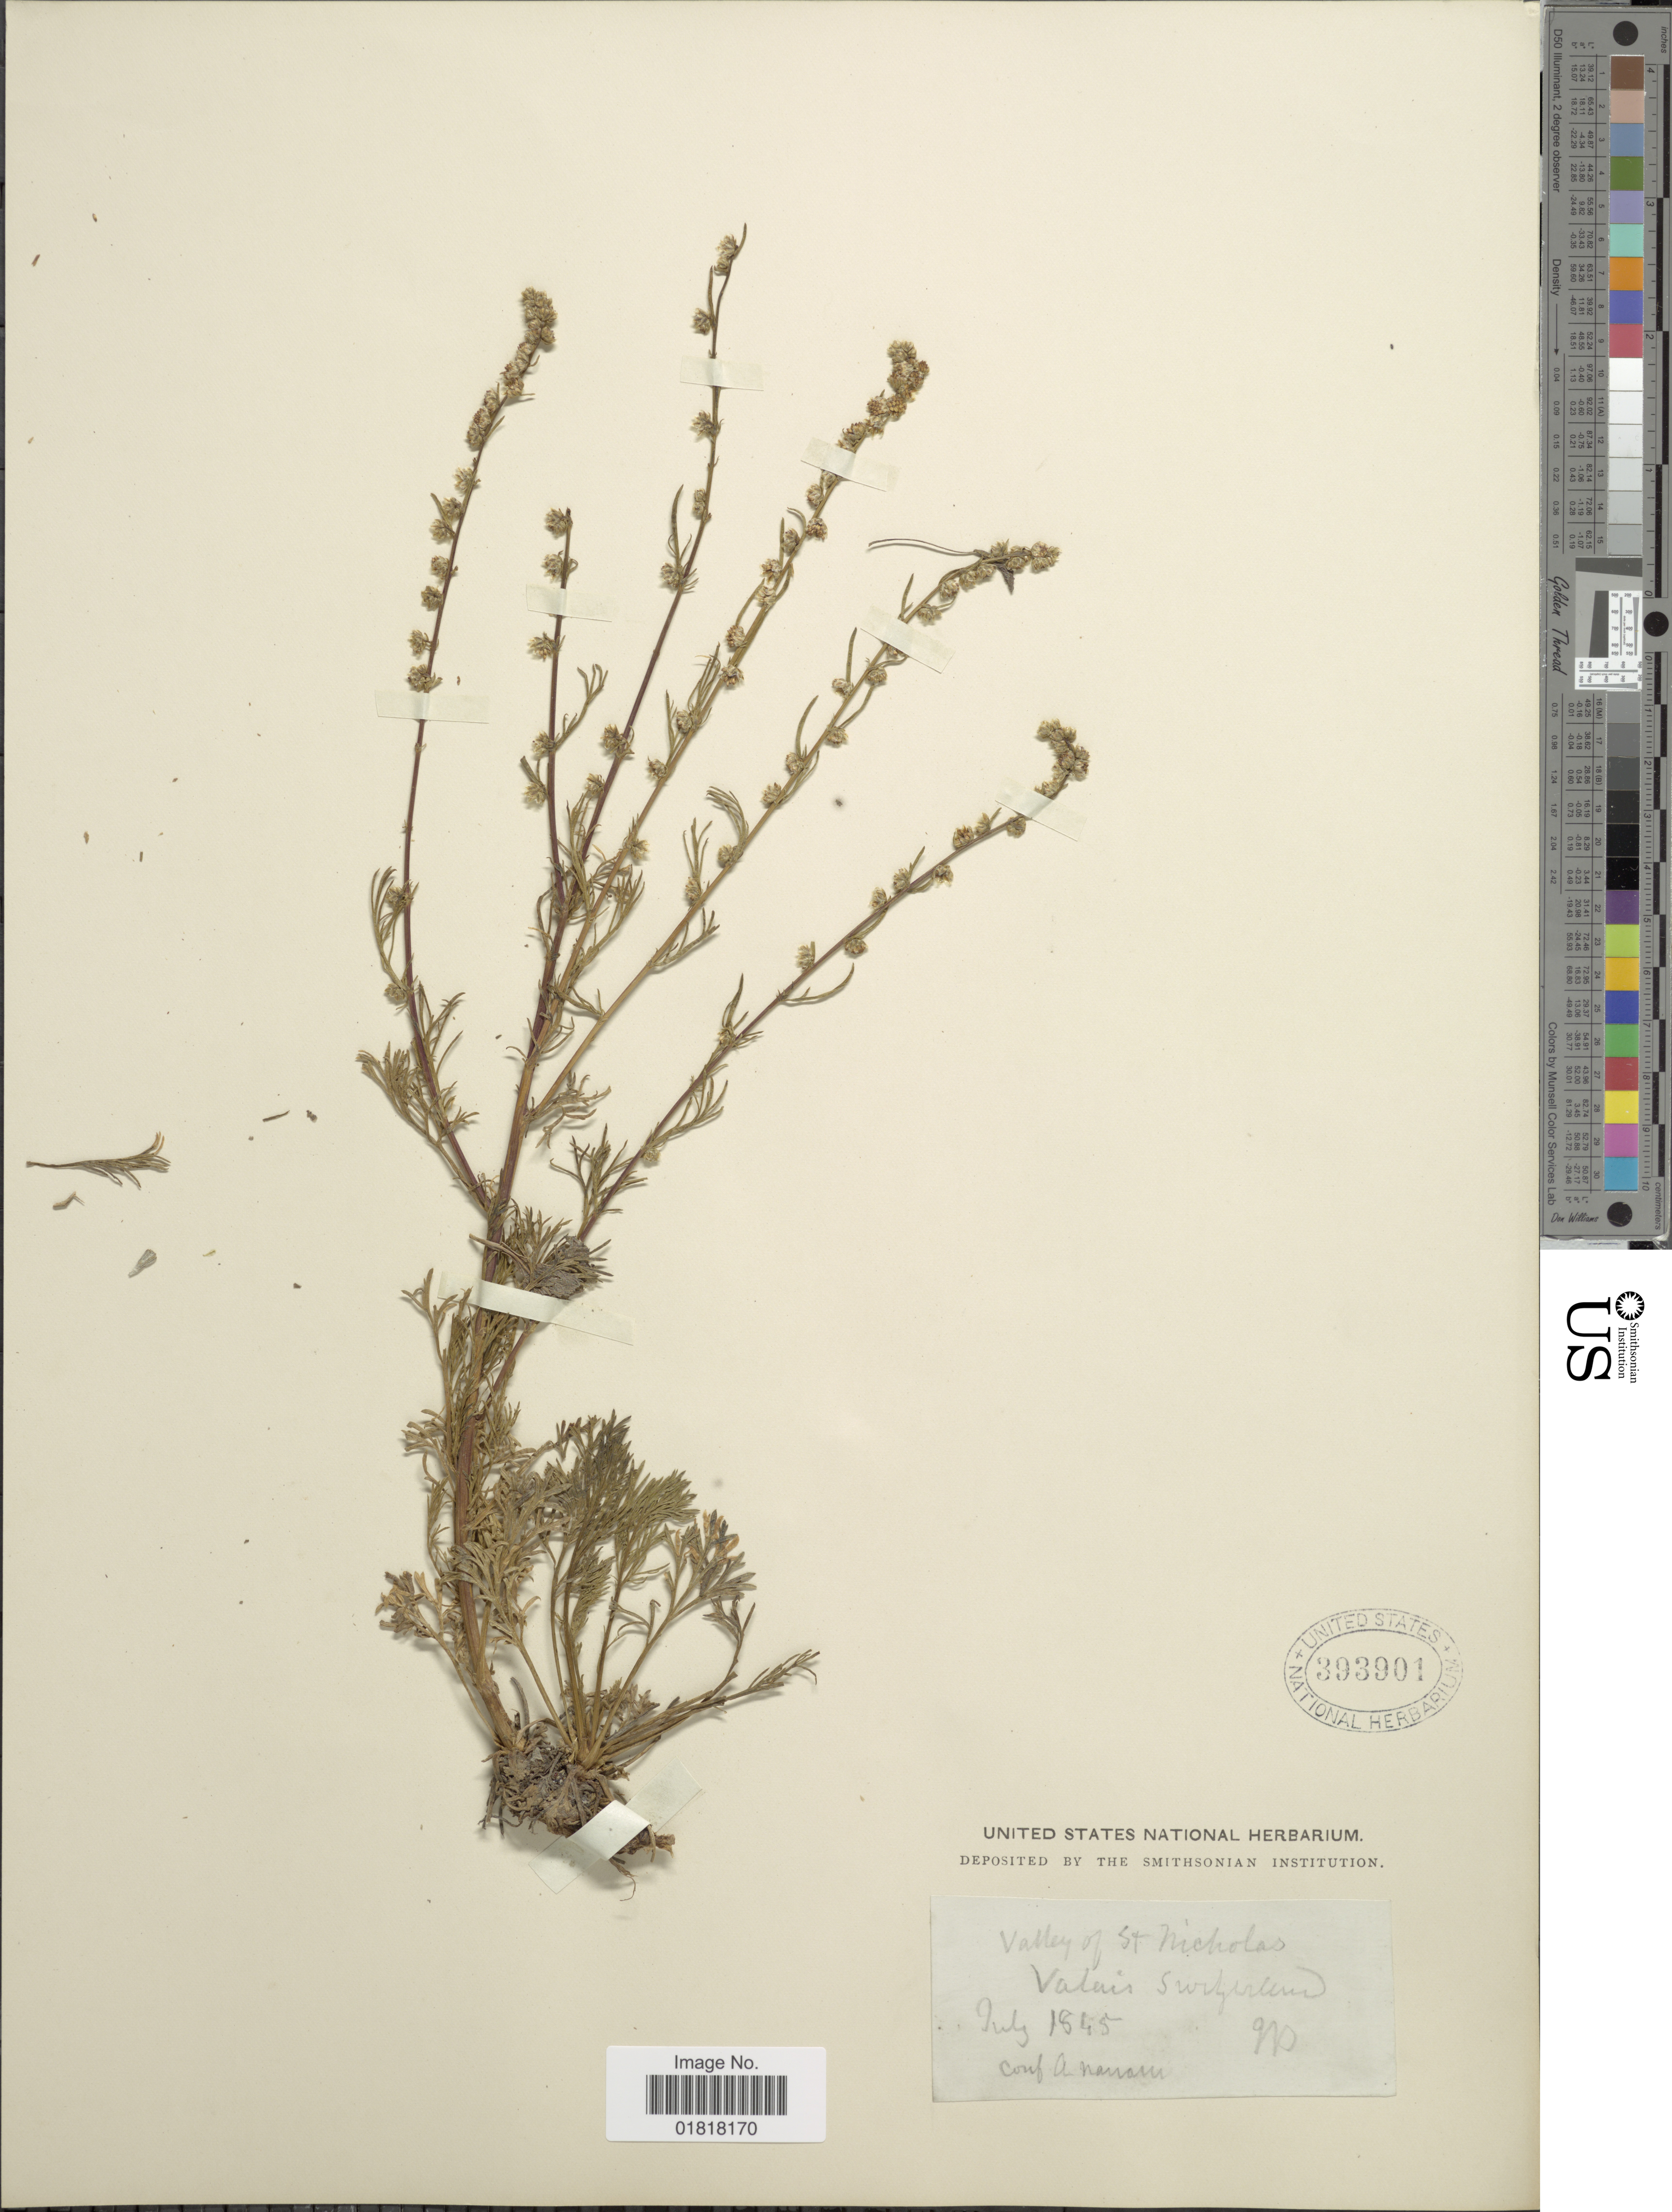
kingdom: Plantae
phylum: Tracheophyta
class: Magnoliopsida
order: Asterales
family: Asteraceae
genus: Artemisia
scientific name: Artemisia sp.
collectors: A. Nanam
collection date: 1845-07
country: Switzerland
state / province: Valais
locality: Valley of St. Nicholas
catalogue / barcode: US 393901